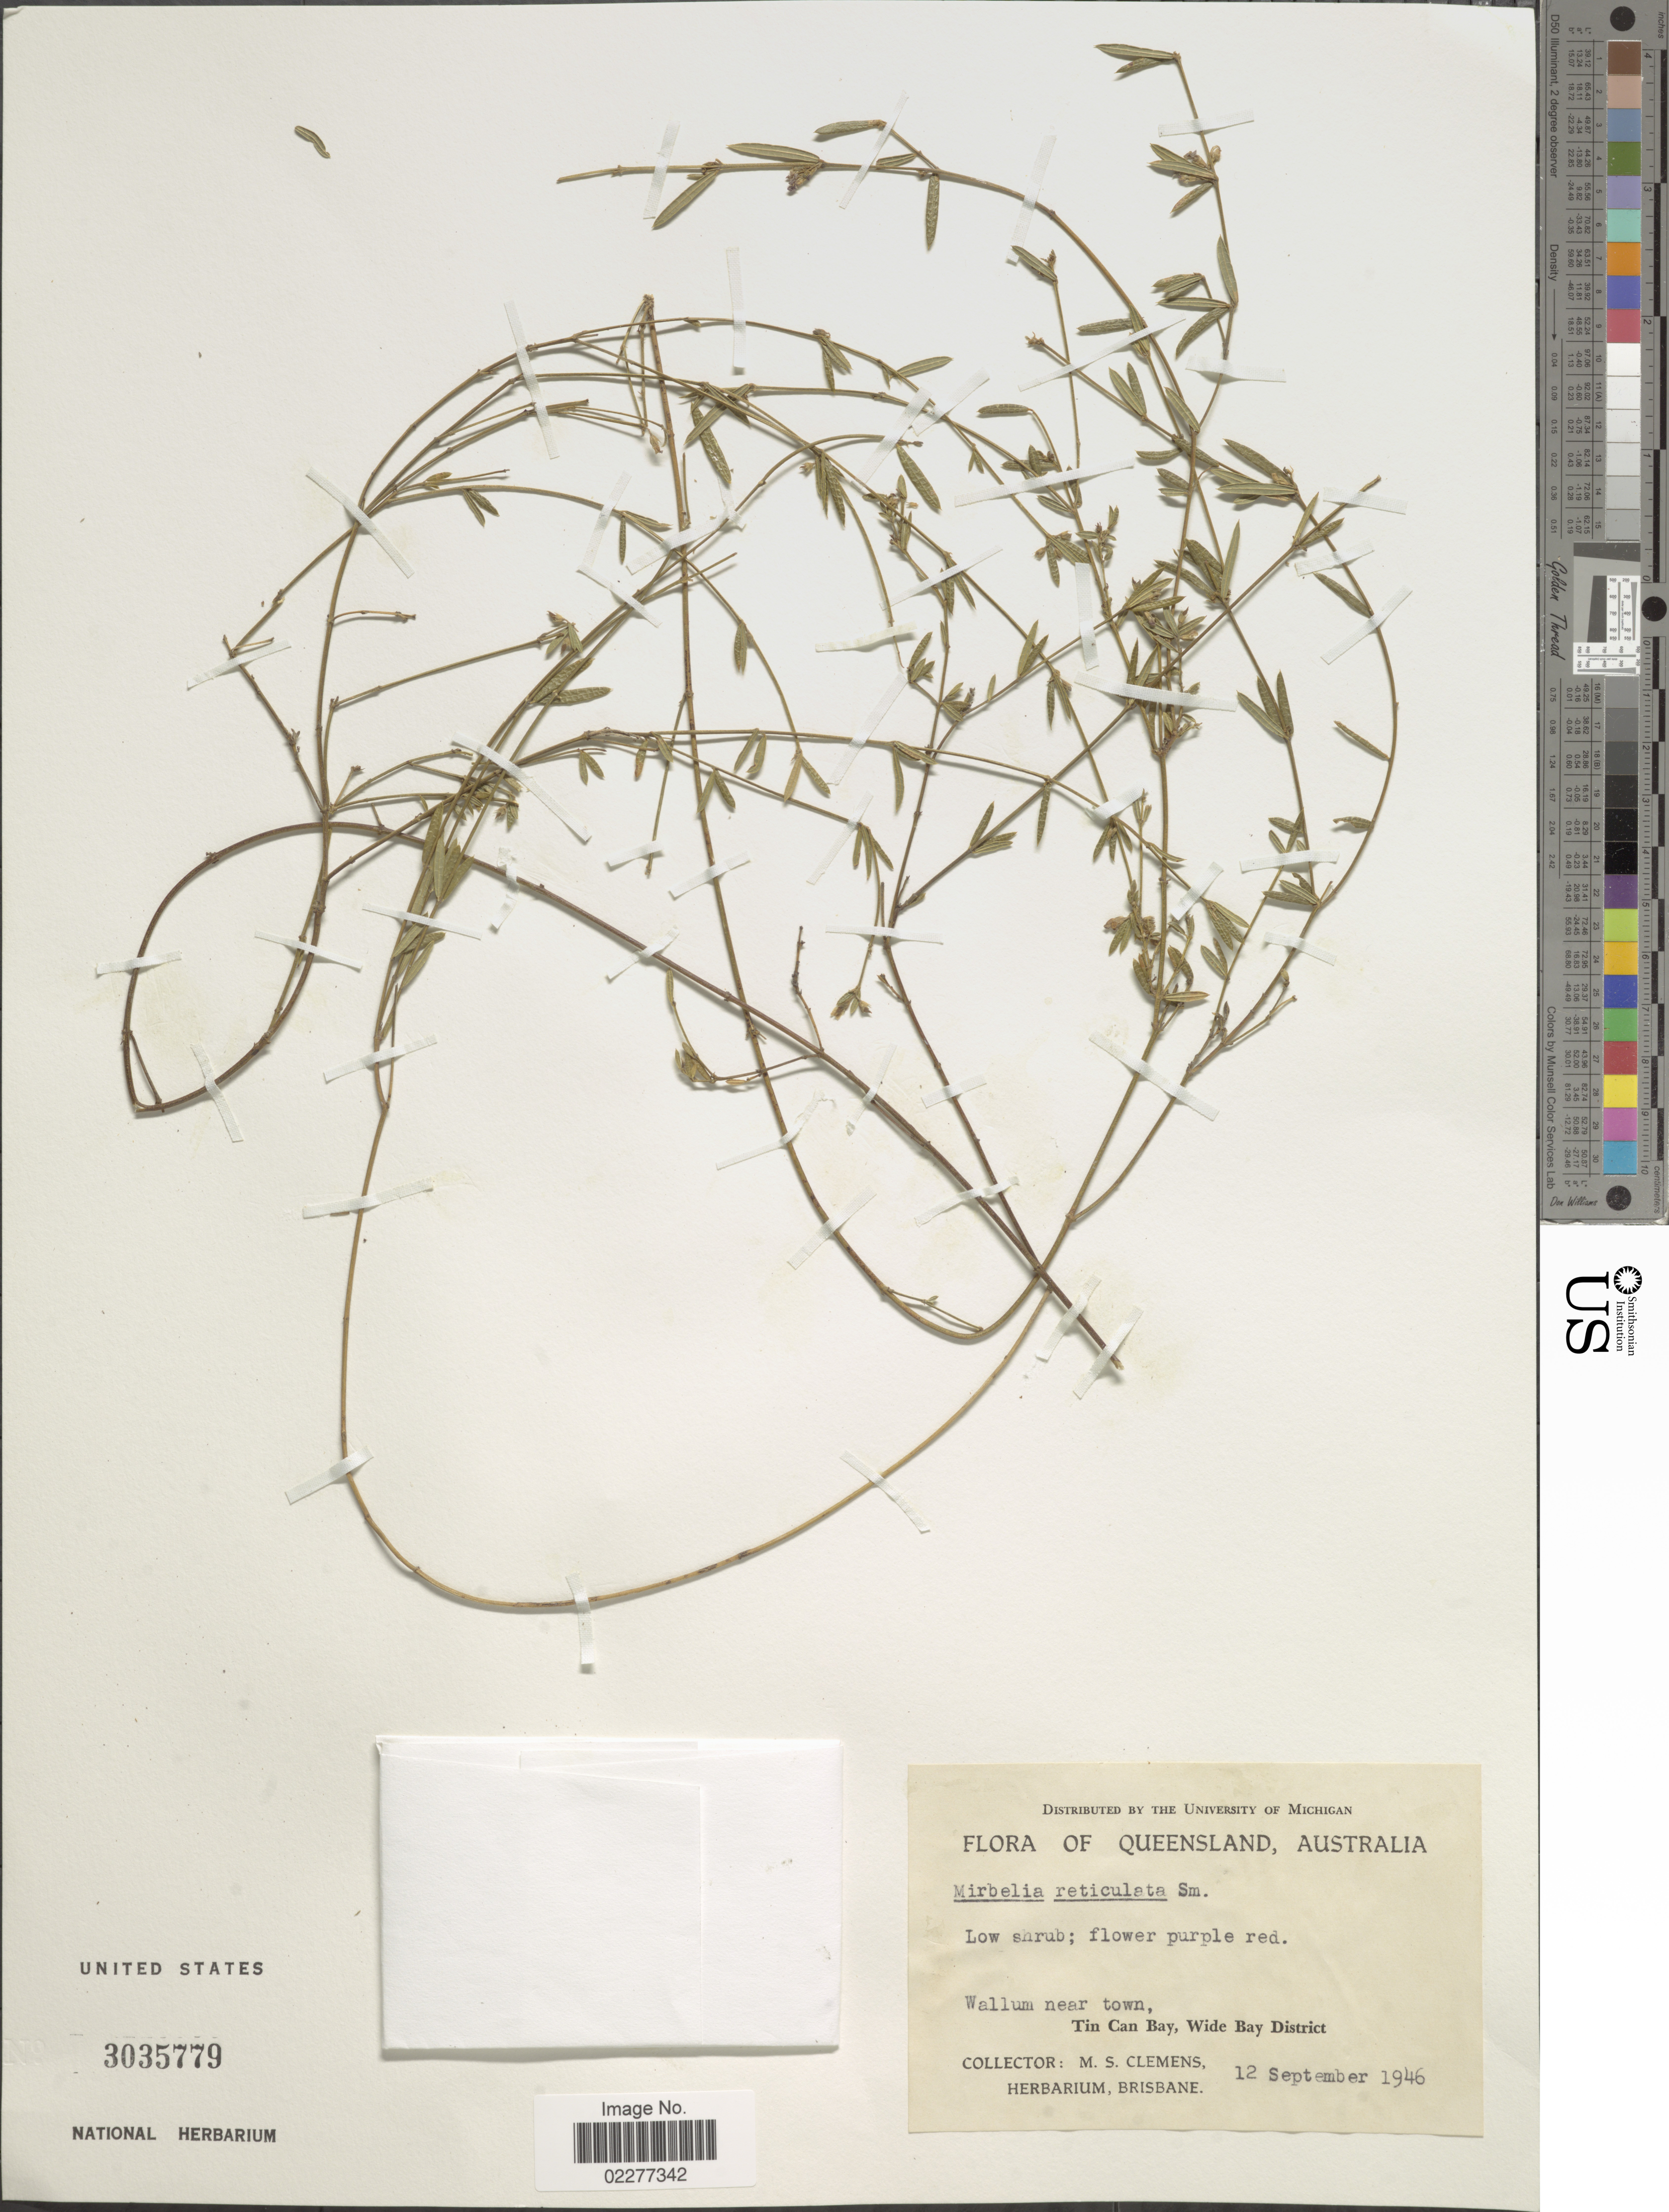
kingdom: Plantae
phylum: Tracheophyta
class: Magnoliopsida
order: Fabales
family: Fabaceae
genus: Mirbelia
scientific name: Mirbelia reticulata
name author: L.S. Sm.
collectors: M. S. Clemens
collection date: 1946-09-12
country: Australia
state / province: Queensland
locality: Wallum near town, Tin Can Bay, Wide Bay District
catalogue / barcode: US 3035779